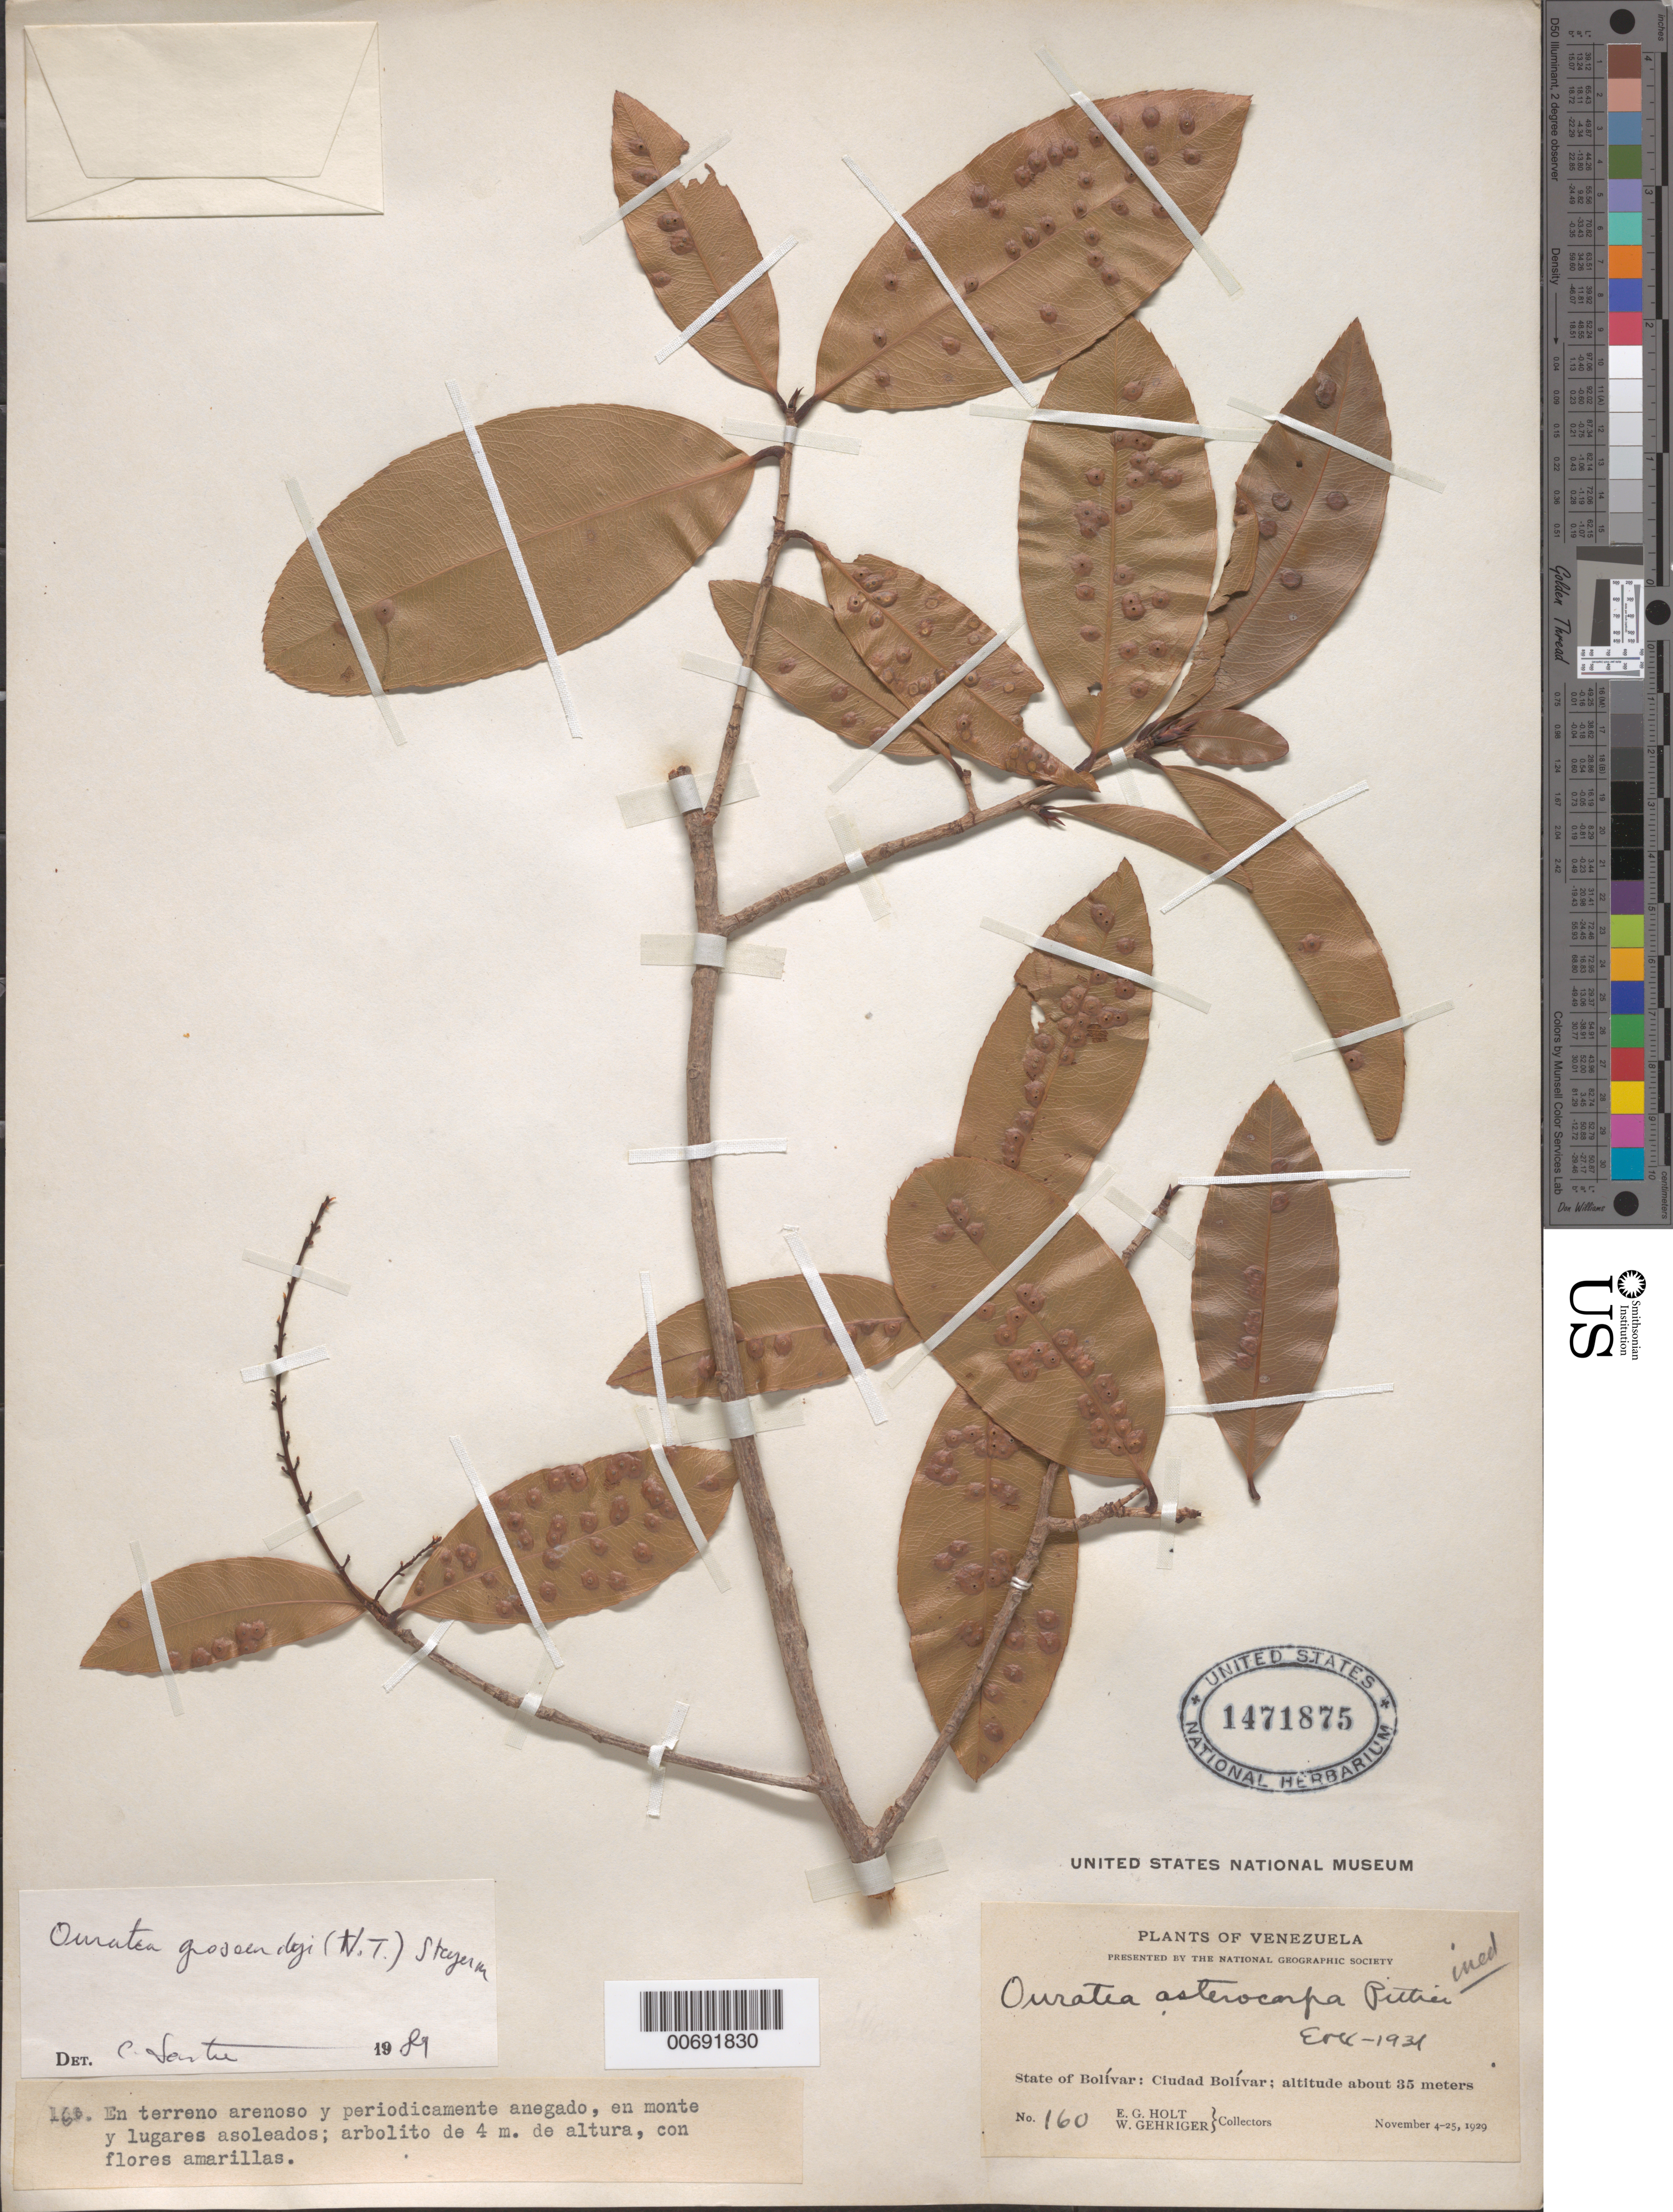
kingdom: Plantae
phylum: Tracheophyta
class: Magnoliopsida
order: Malpighiales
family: Ochnaceae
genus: Ouratea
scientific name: Ouratea grosourdyi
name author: (Tiegh.) Steyerm.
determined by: Sastre, C. H. L.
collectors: E. Holt & W. Gehriger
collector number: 160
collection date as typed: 4-Nov-29 to 25-Nov-29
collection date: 1929-11-04/1929-11-25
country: Venezuela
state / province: Bolívar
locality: Ciudad Bolívar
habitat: Terreno arenoso, antes periodicamente anegado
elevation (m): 35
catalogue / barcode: US 1471875